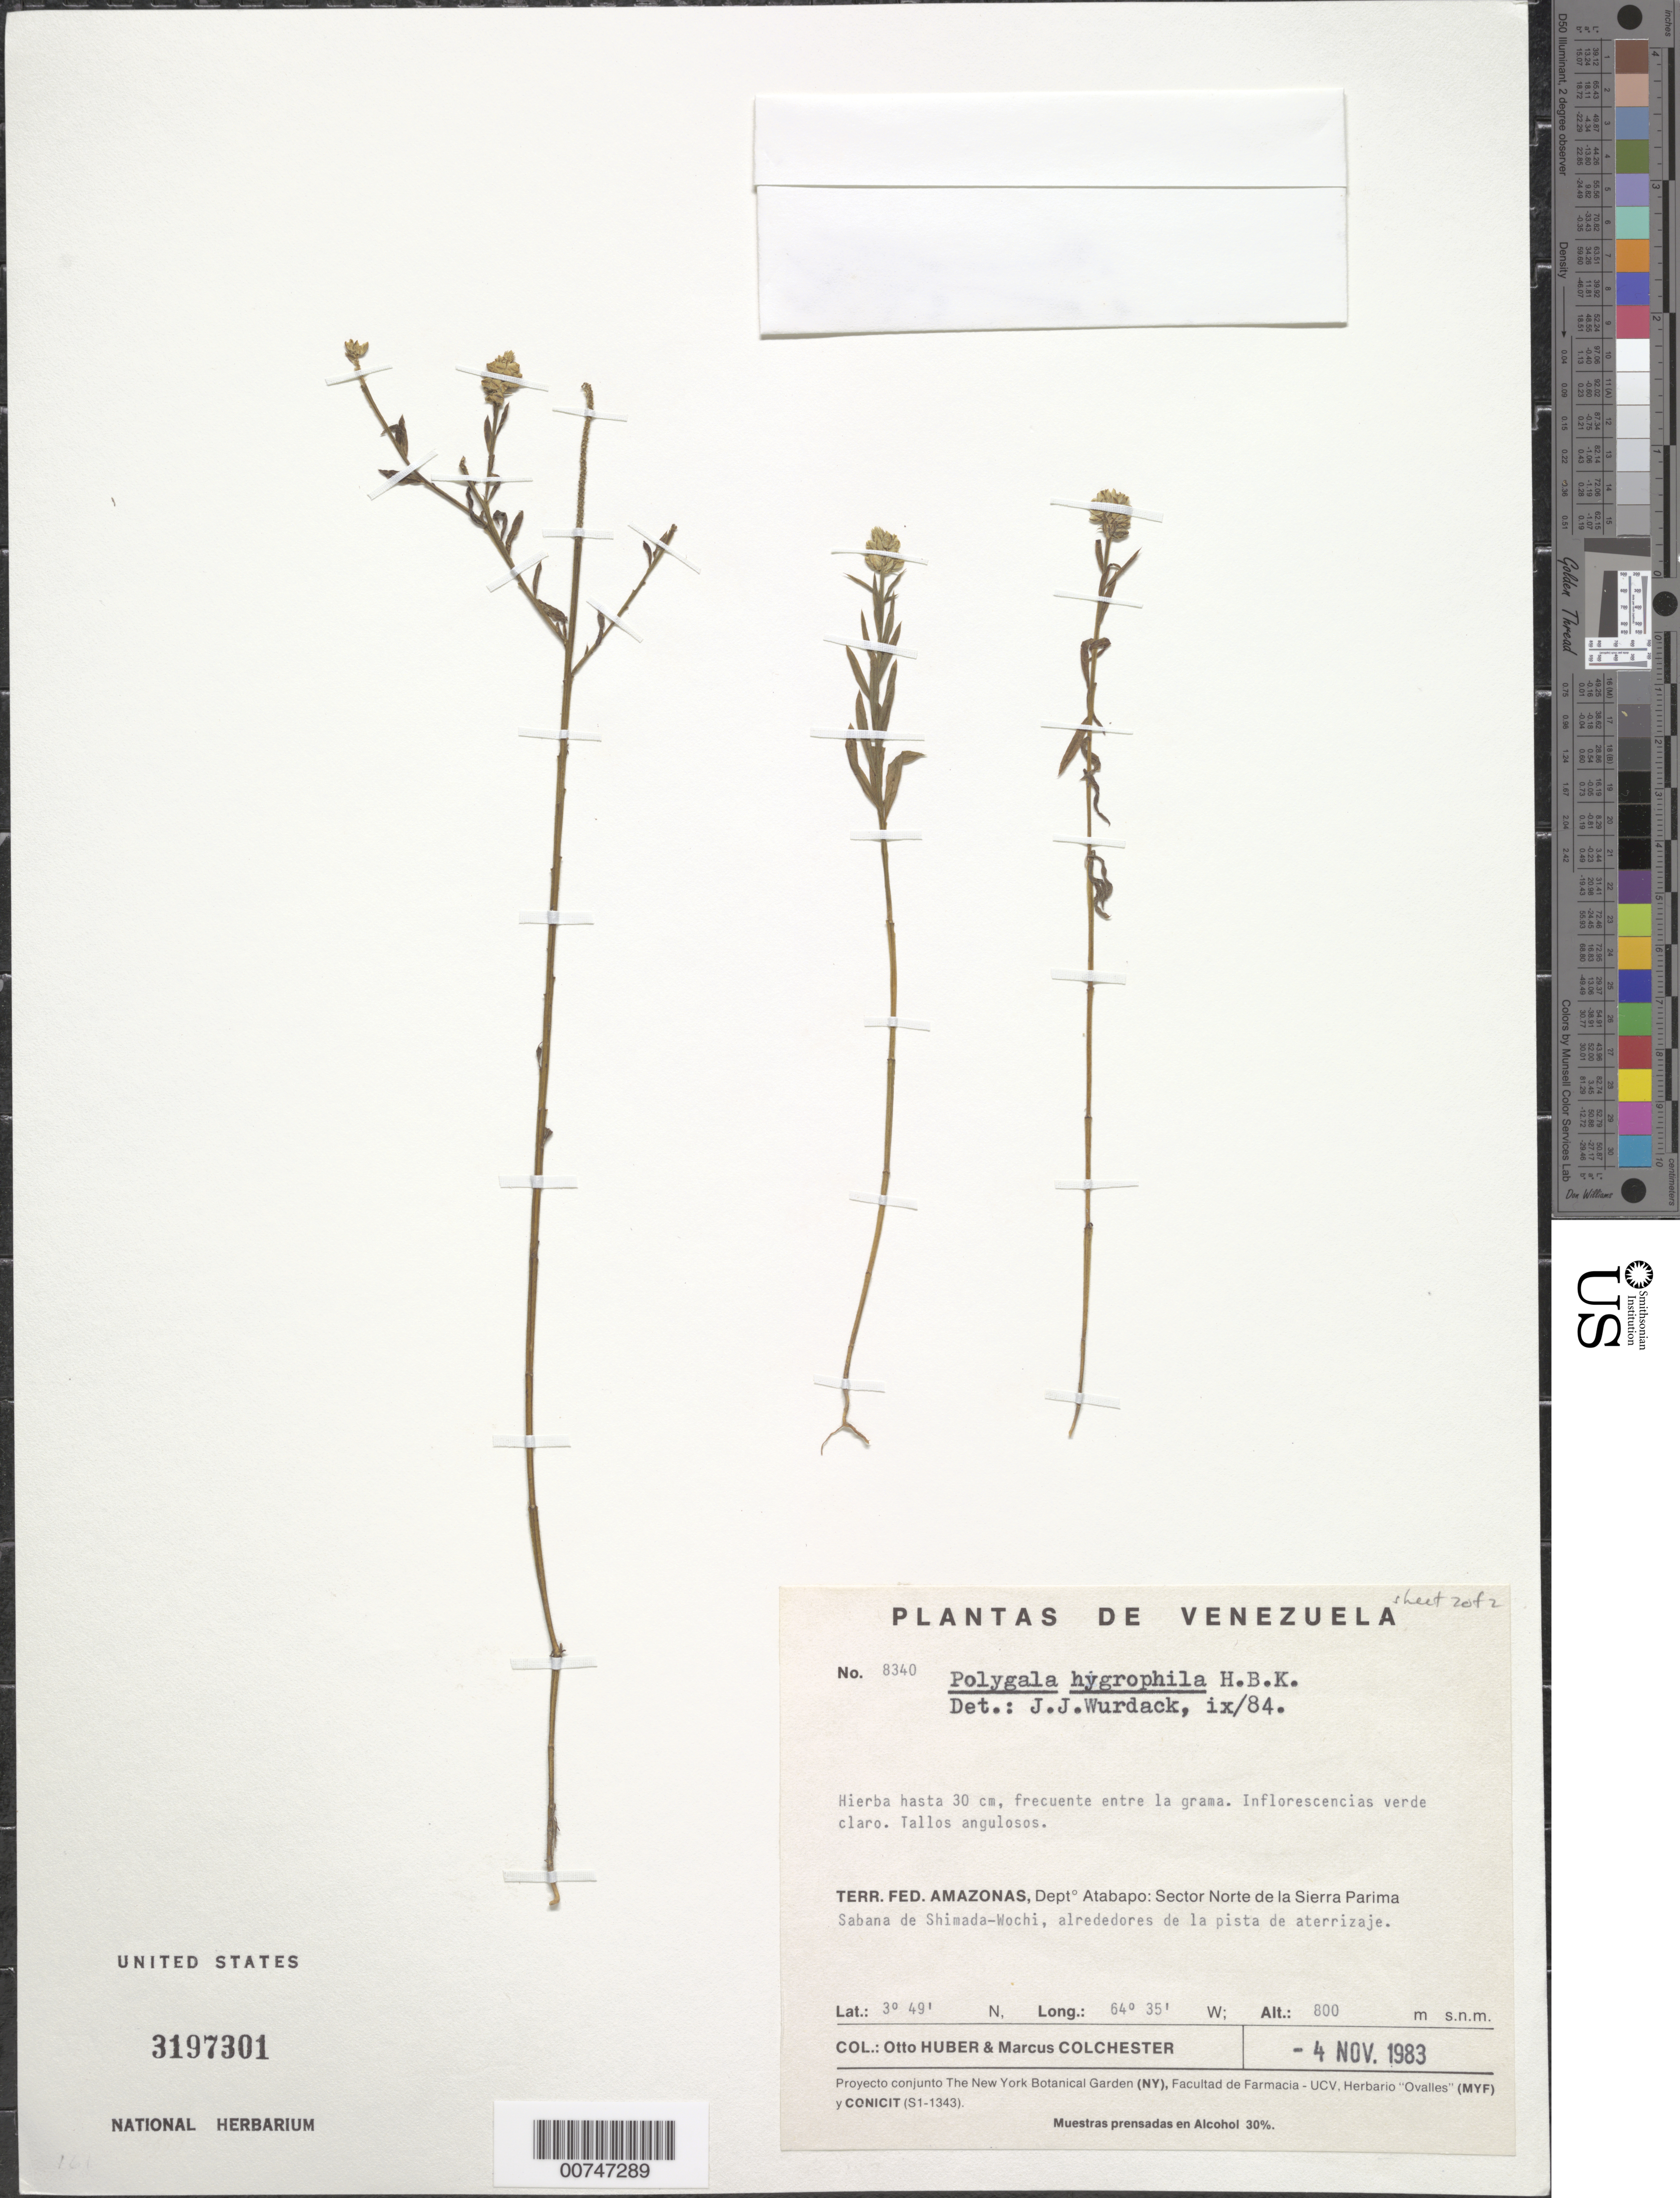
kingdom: Plantae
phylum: Tracheophyta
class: Magnoliopsida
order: Fabales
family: Polygalaceae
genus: Polygala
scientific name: Polygala hygrophila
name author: Kunth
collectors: O. Huber & M. Colchester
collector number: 8340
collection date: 1983-11-04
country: Venezuela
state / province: Amazonas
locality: Terr. Fed. Amazonas, Depto Atabapo: Sector Norte de la Sierra Parima. Sabana de Shimada-Wochi, alrededores de la pista aterrizaje.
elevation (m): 800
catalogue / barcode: US 3197301